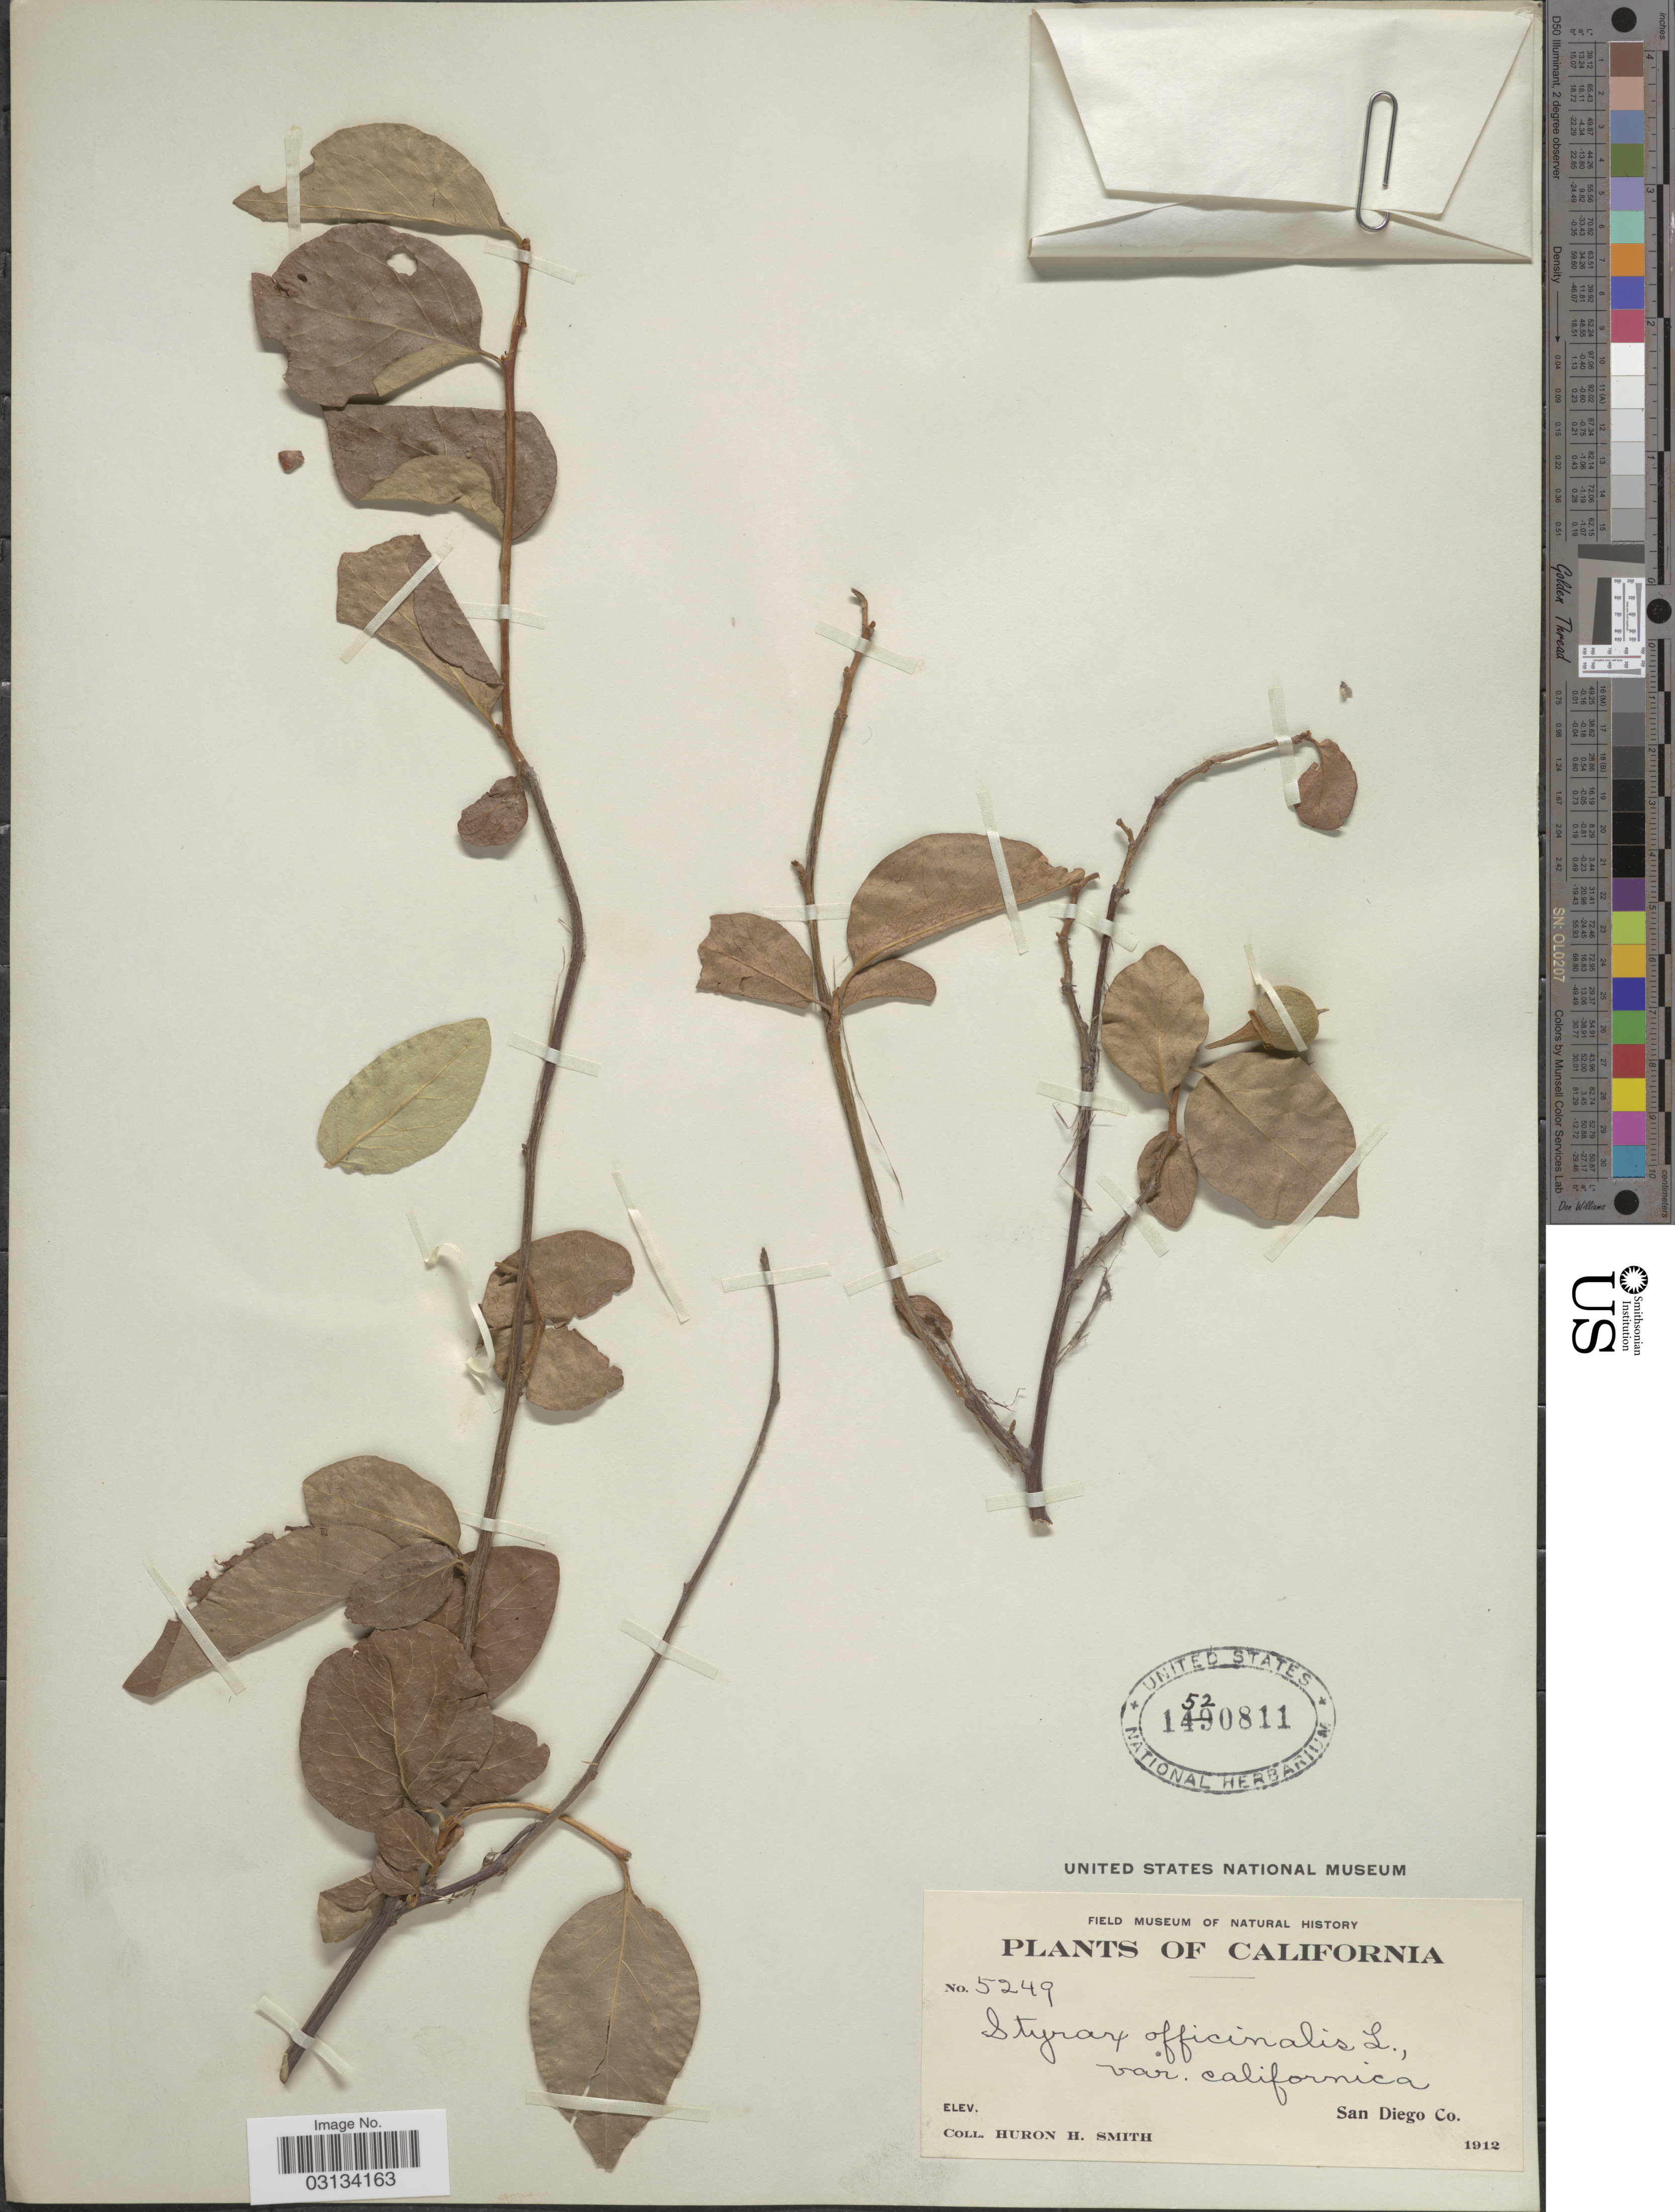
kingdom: Plantae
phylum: Tracheophyta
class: Magnoliopsida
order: Ericales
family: Styracaceae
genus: Styrax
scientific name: Styrax californicus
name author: Torr.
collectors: Huron H. Smith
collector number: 5249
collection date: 1912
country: United States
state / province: California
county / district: San Diego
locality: San Diego Co.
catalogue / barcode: US 1520811